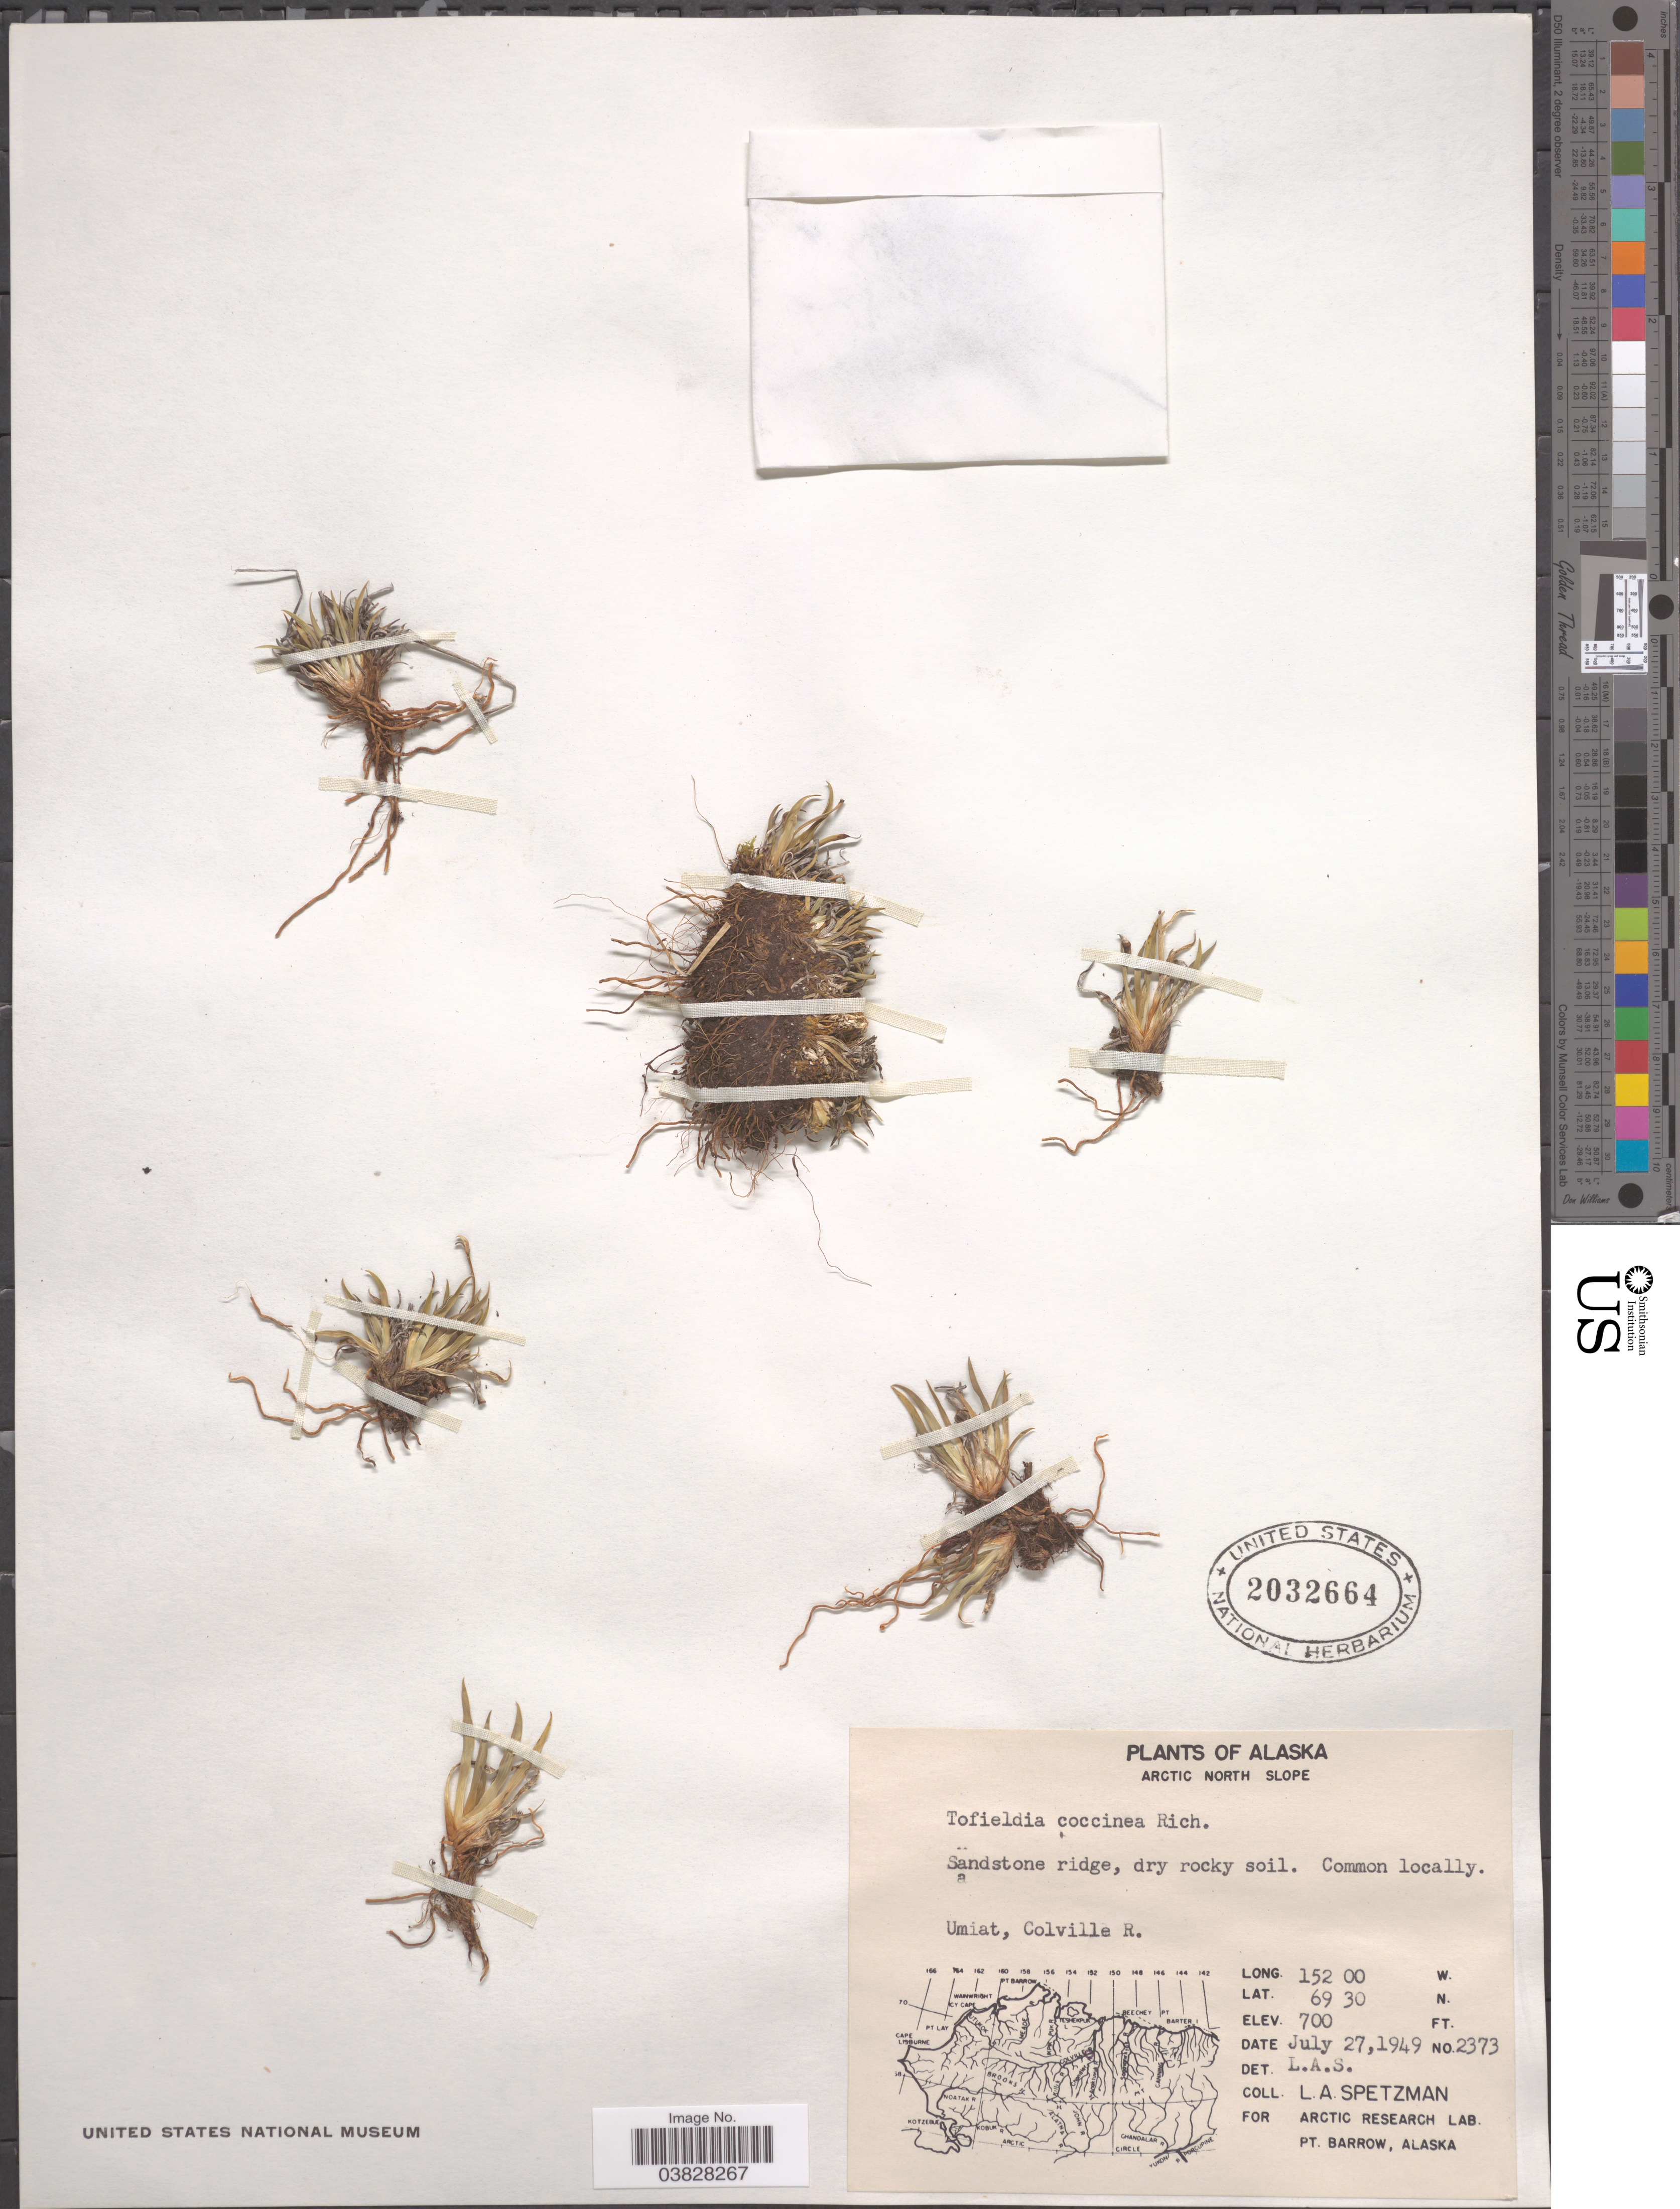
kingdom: Plantae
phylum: Tracheophyta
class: Liliopsida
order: Alismatales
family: Tofieldiaceae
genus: Tofieldia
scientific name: Tofieldia coccinea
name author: Richardson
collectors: L. Spetzman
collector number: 2373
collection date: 1949-07-27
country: United States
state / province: Alaska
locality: Arctic North Slope. Umiat, Colville R.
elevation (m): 213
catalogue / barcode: US 2032664